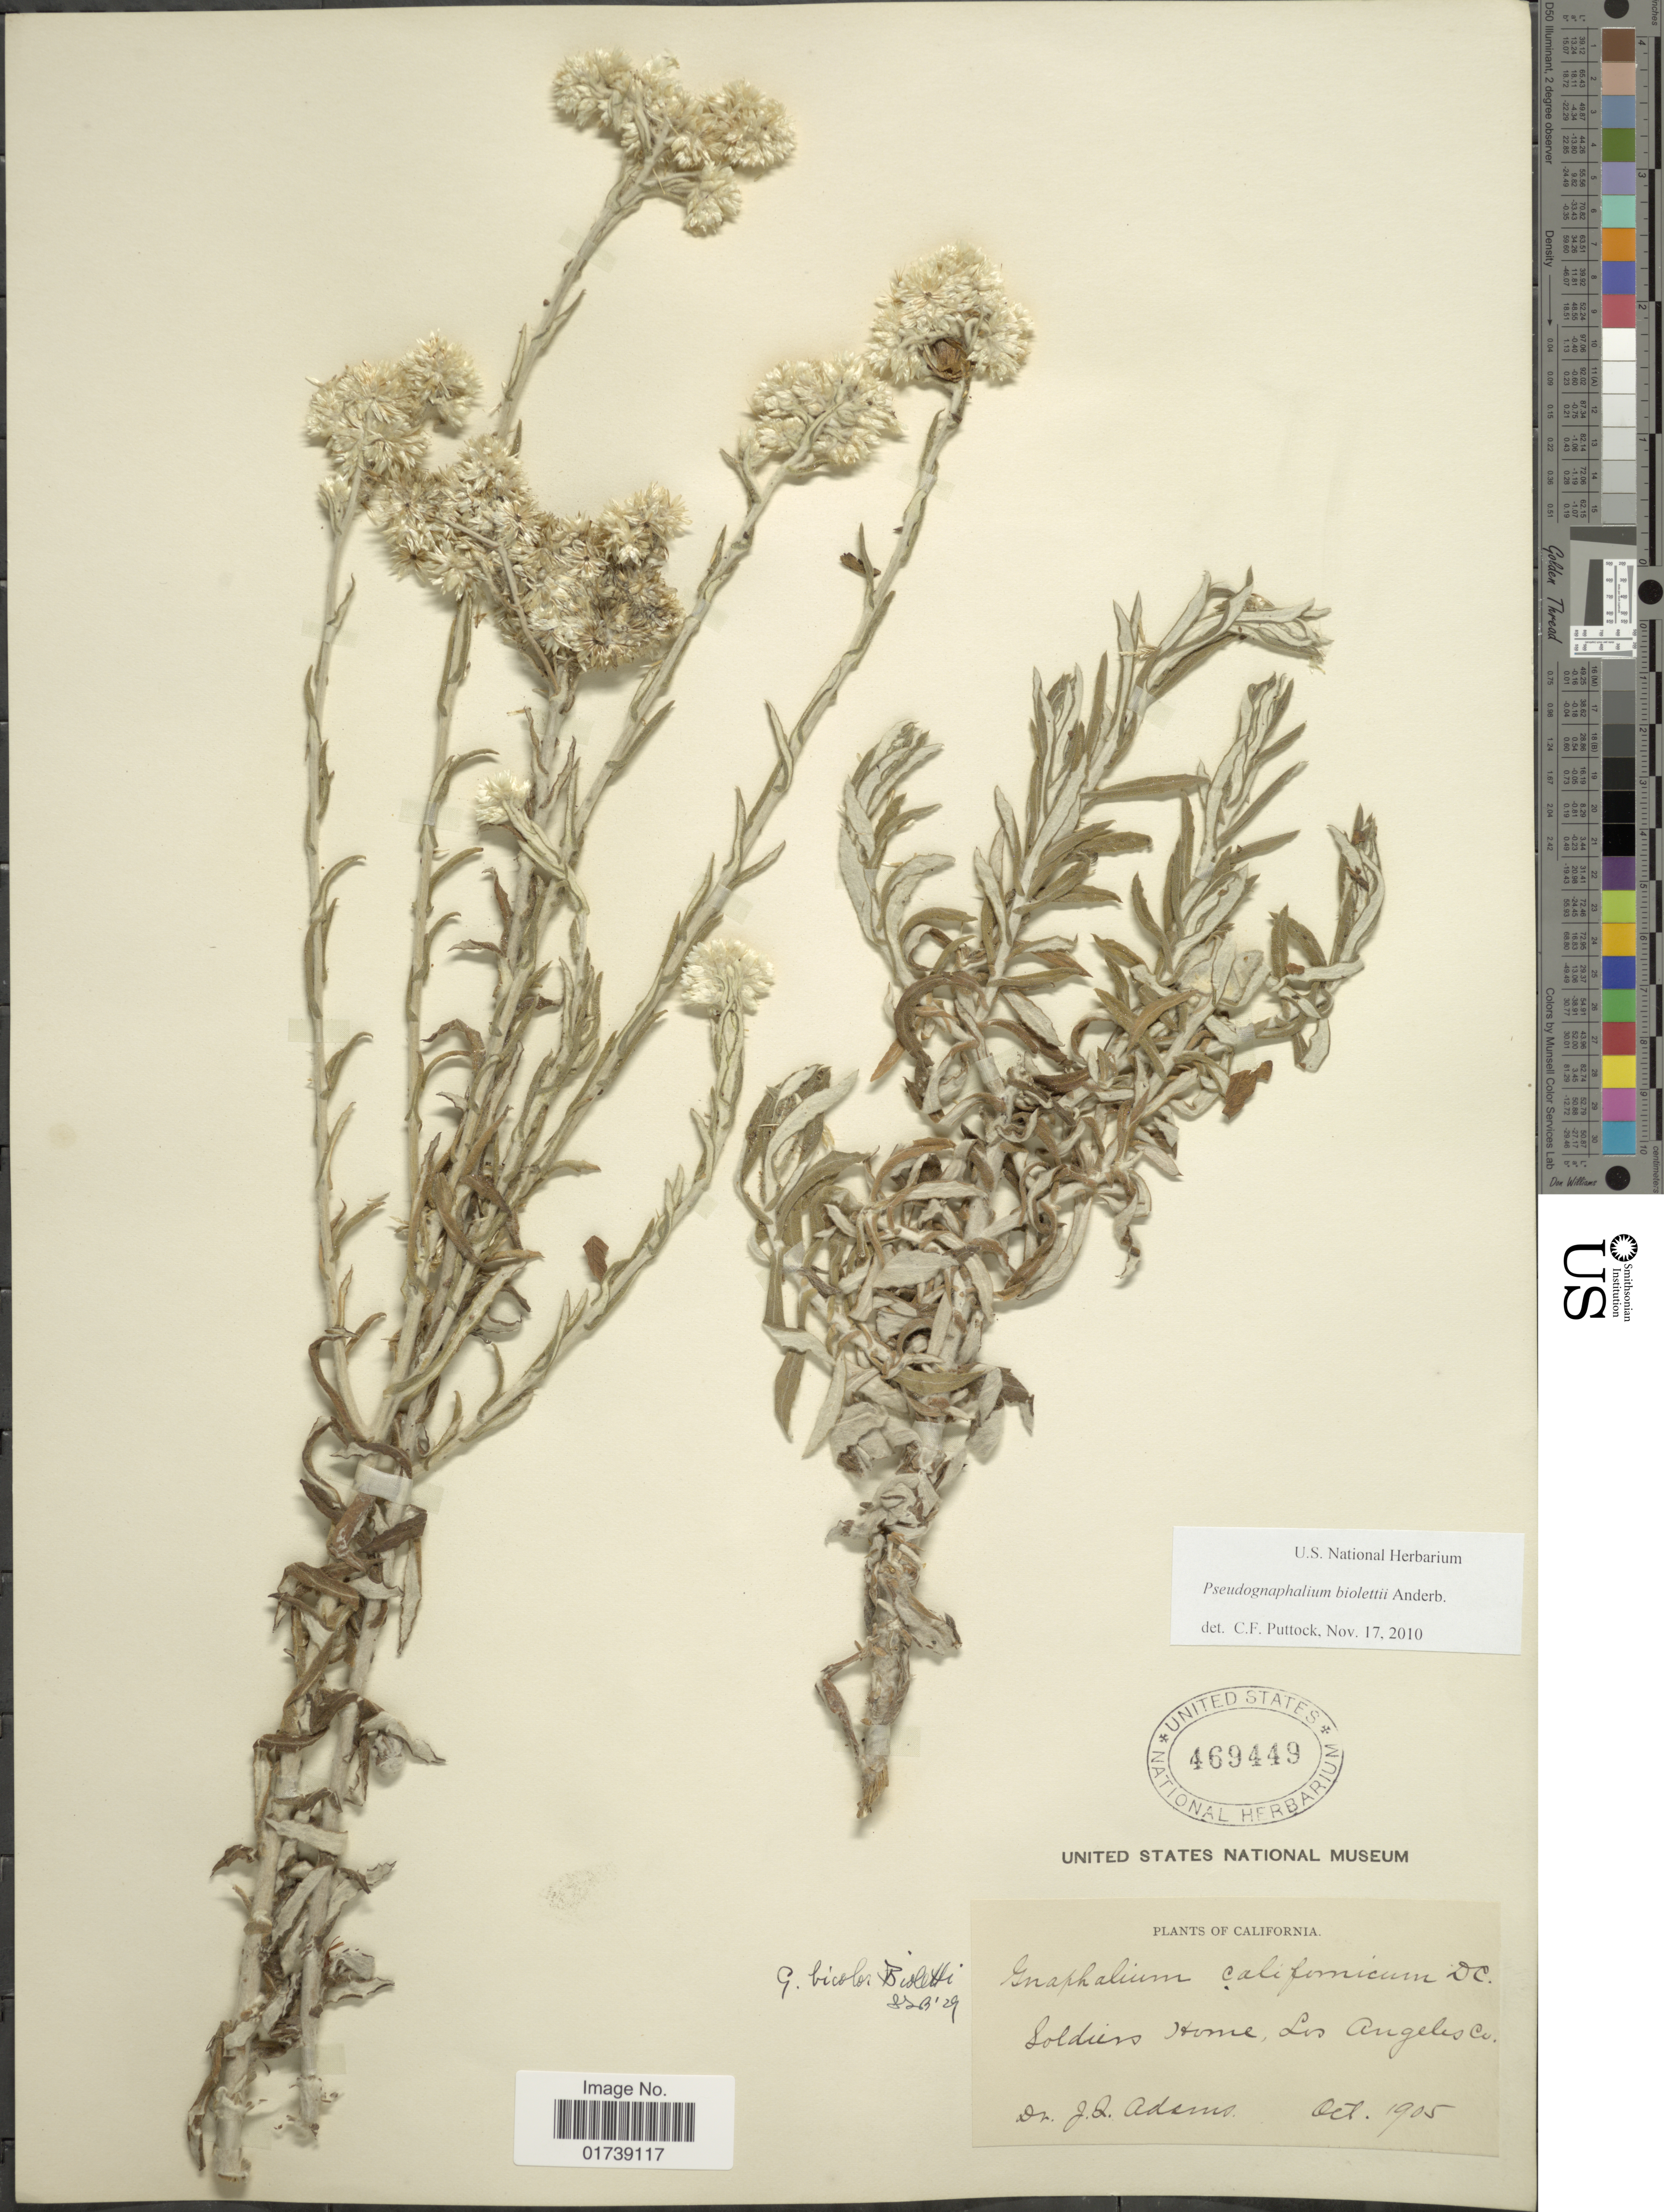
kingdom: Plantae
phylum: Tracheophyta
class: Magnoliopsida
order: Asterales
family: Asteraceae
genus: Pseudognaphalium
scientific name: Pseudognaphalium biolettii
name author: Anderb.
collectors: J. Adams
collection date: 1905-10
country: United States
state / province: California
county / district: Los Angeles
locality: Los Angeles Co.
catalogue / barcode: US 469449